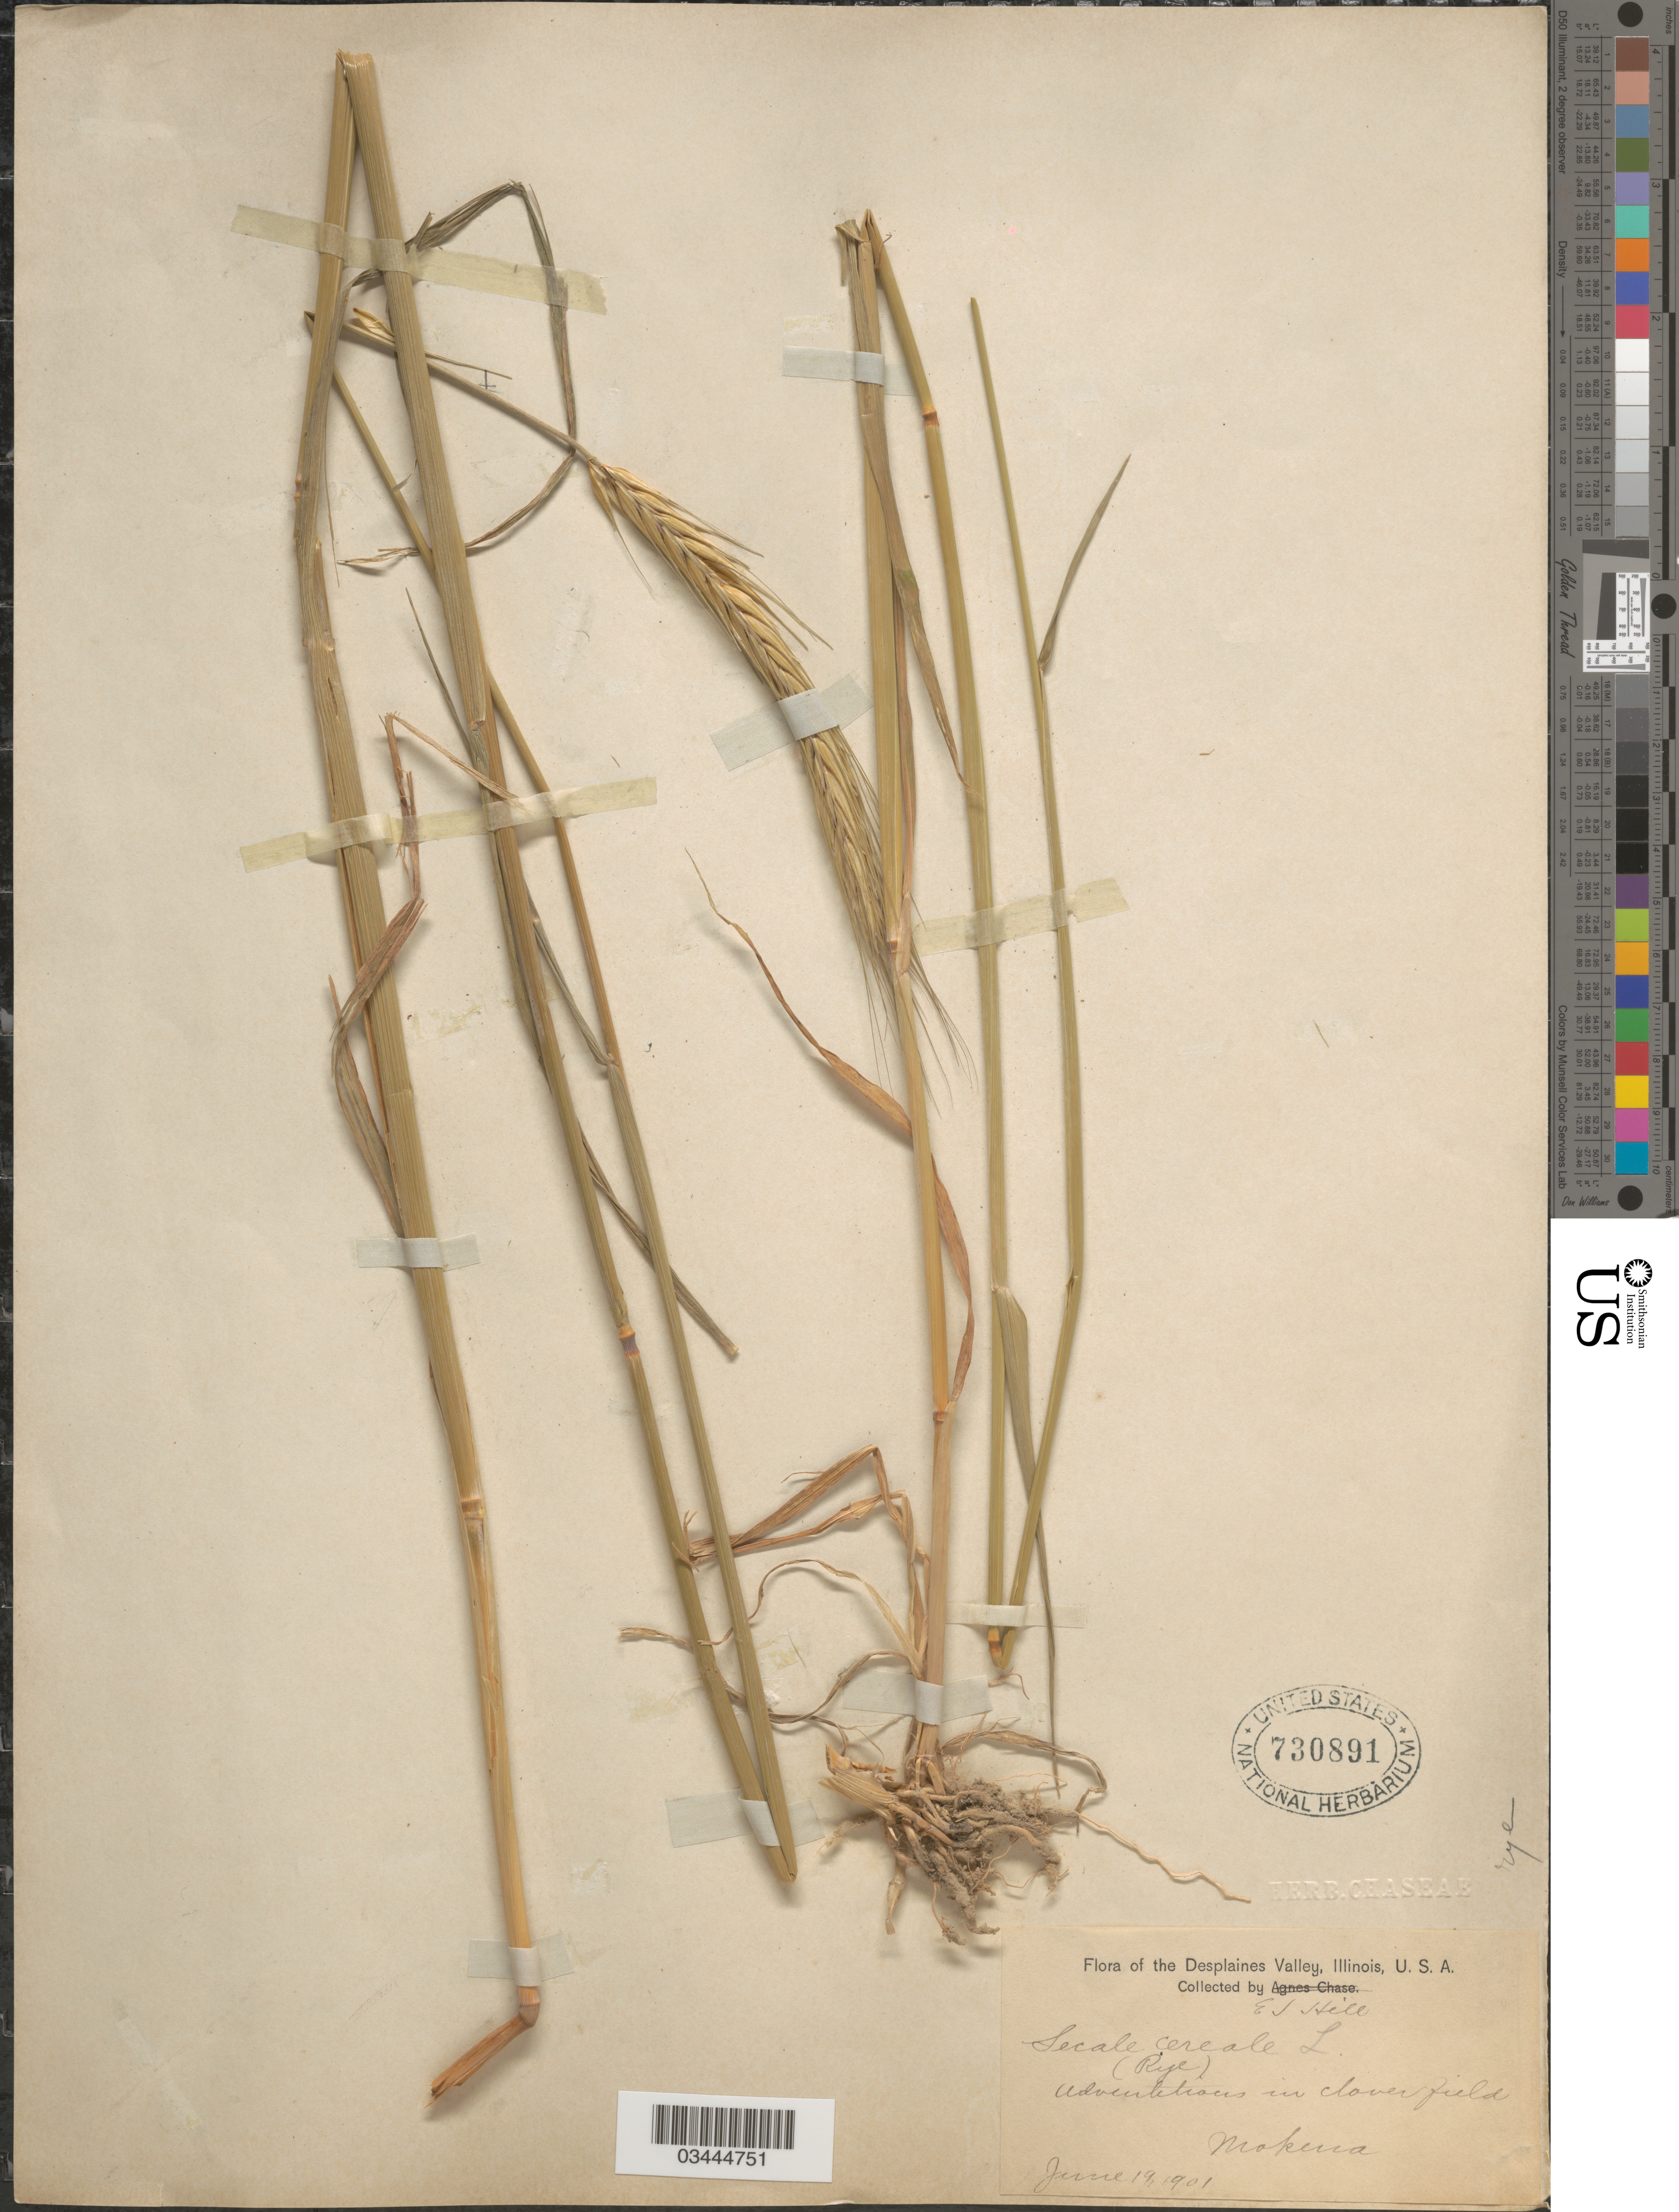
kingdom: Plantae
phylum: Tracheophyta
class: Liliopsida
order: Poales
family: Poaceae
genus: Secale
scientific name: Secale cereale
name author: L.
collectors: E. J. Hill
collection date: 1901-06-19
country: United States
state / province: Illinois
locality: The Desplaines Valley. Mokena.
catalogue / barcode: US 730891